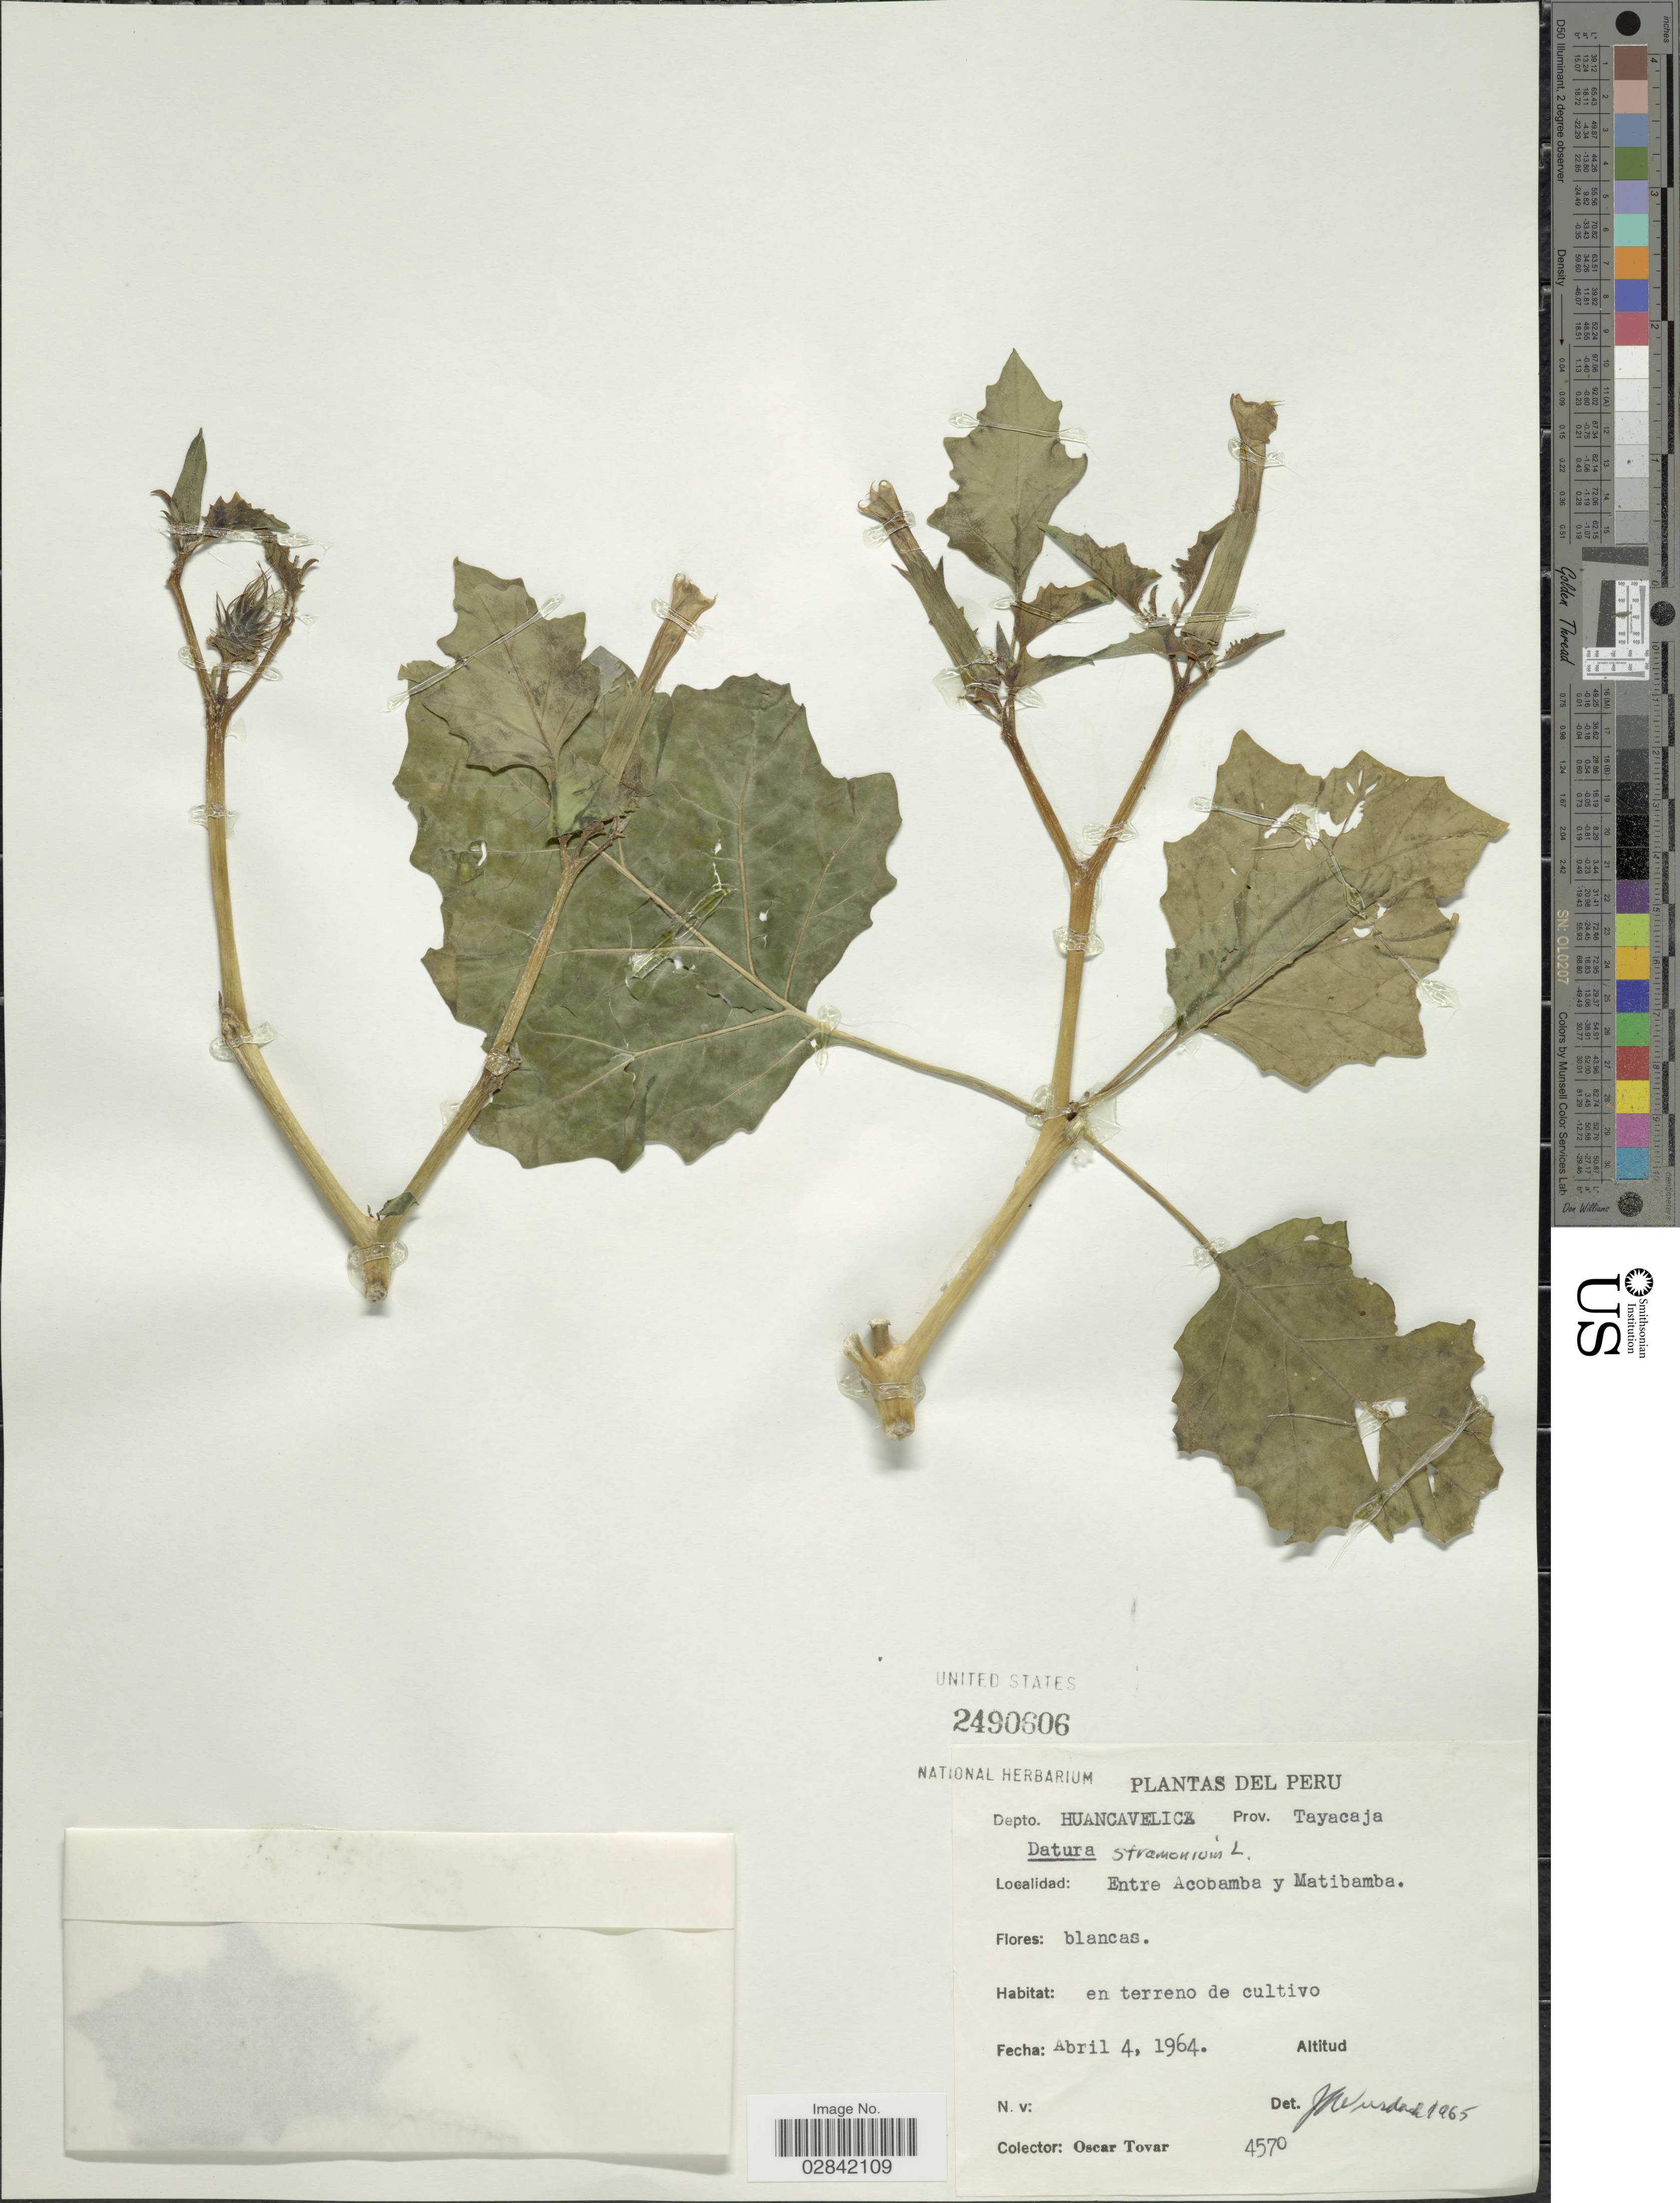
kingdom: Plantae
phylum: Tracheophyta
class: Magnoliopsida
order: Solanales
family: Solanaceae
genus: Datura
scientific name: Datura stramonium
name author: L.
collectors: Ó. Tovar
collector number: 4570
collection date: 1964-04-04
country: Peru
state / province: Huancavelica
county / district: Tayacaja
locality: Depto. Huancavelica, Prov. Tayacaja, Entre Acobamba y Matibamba.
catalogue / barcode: US 2490606